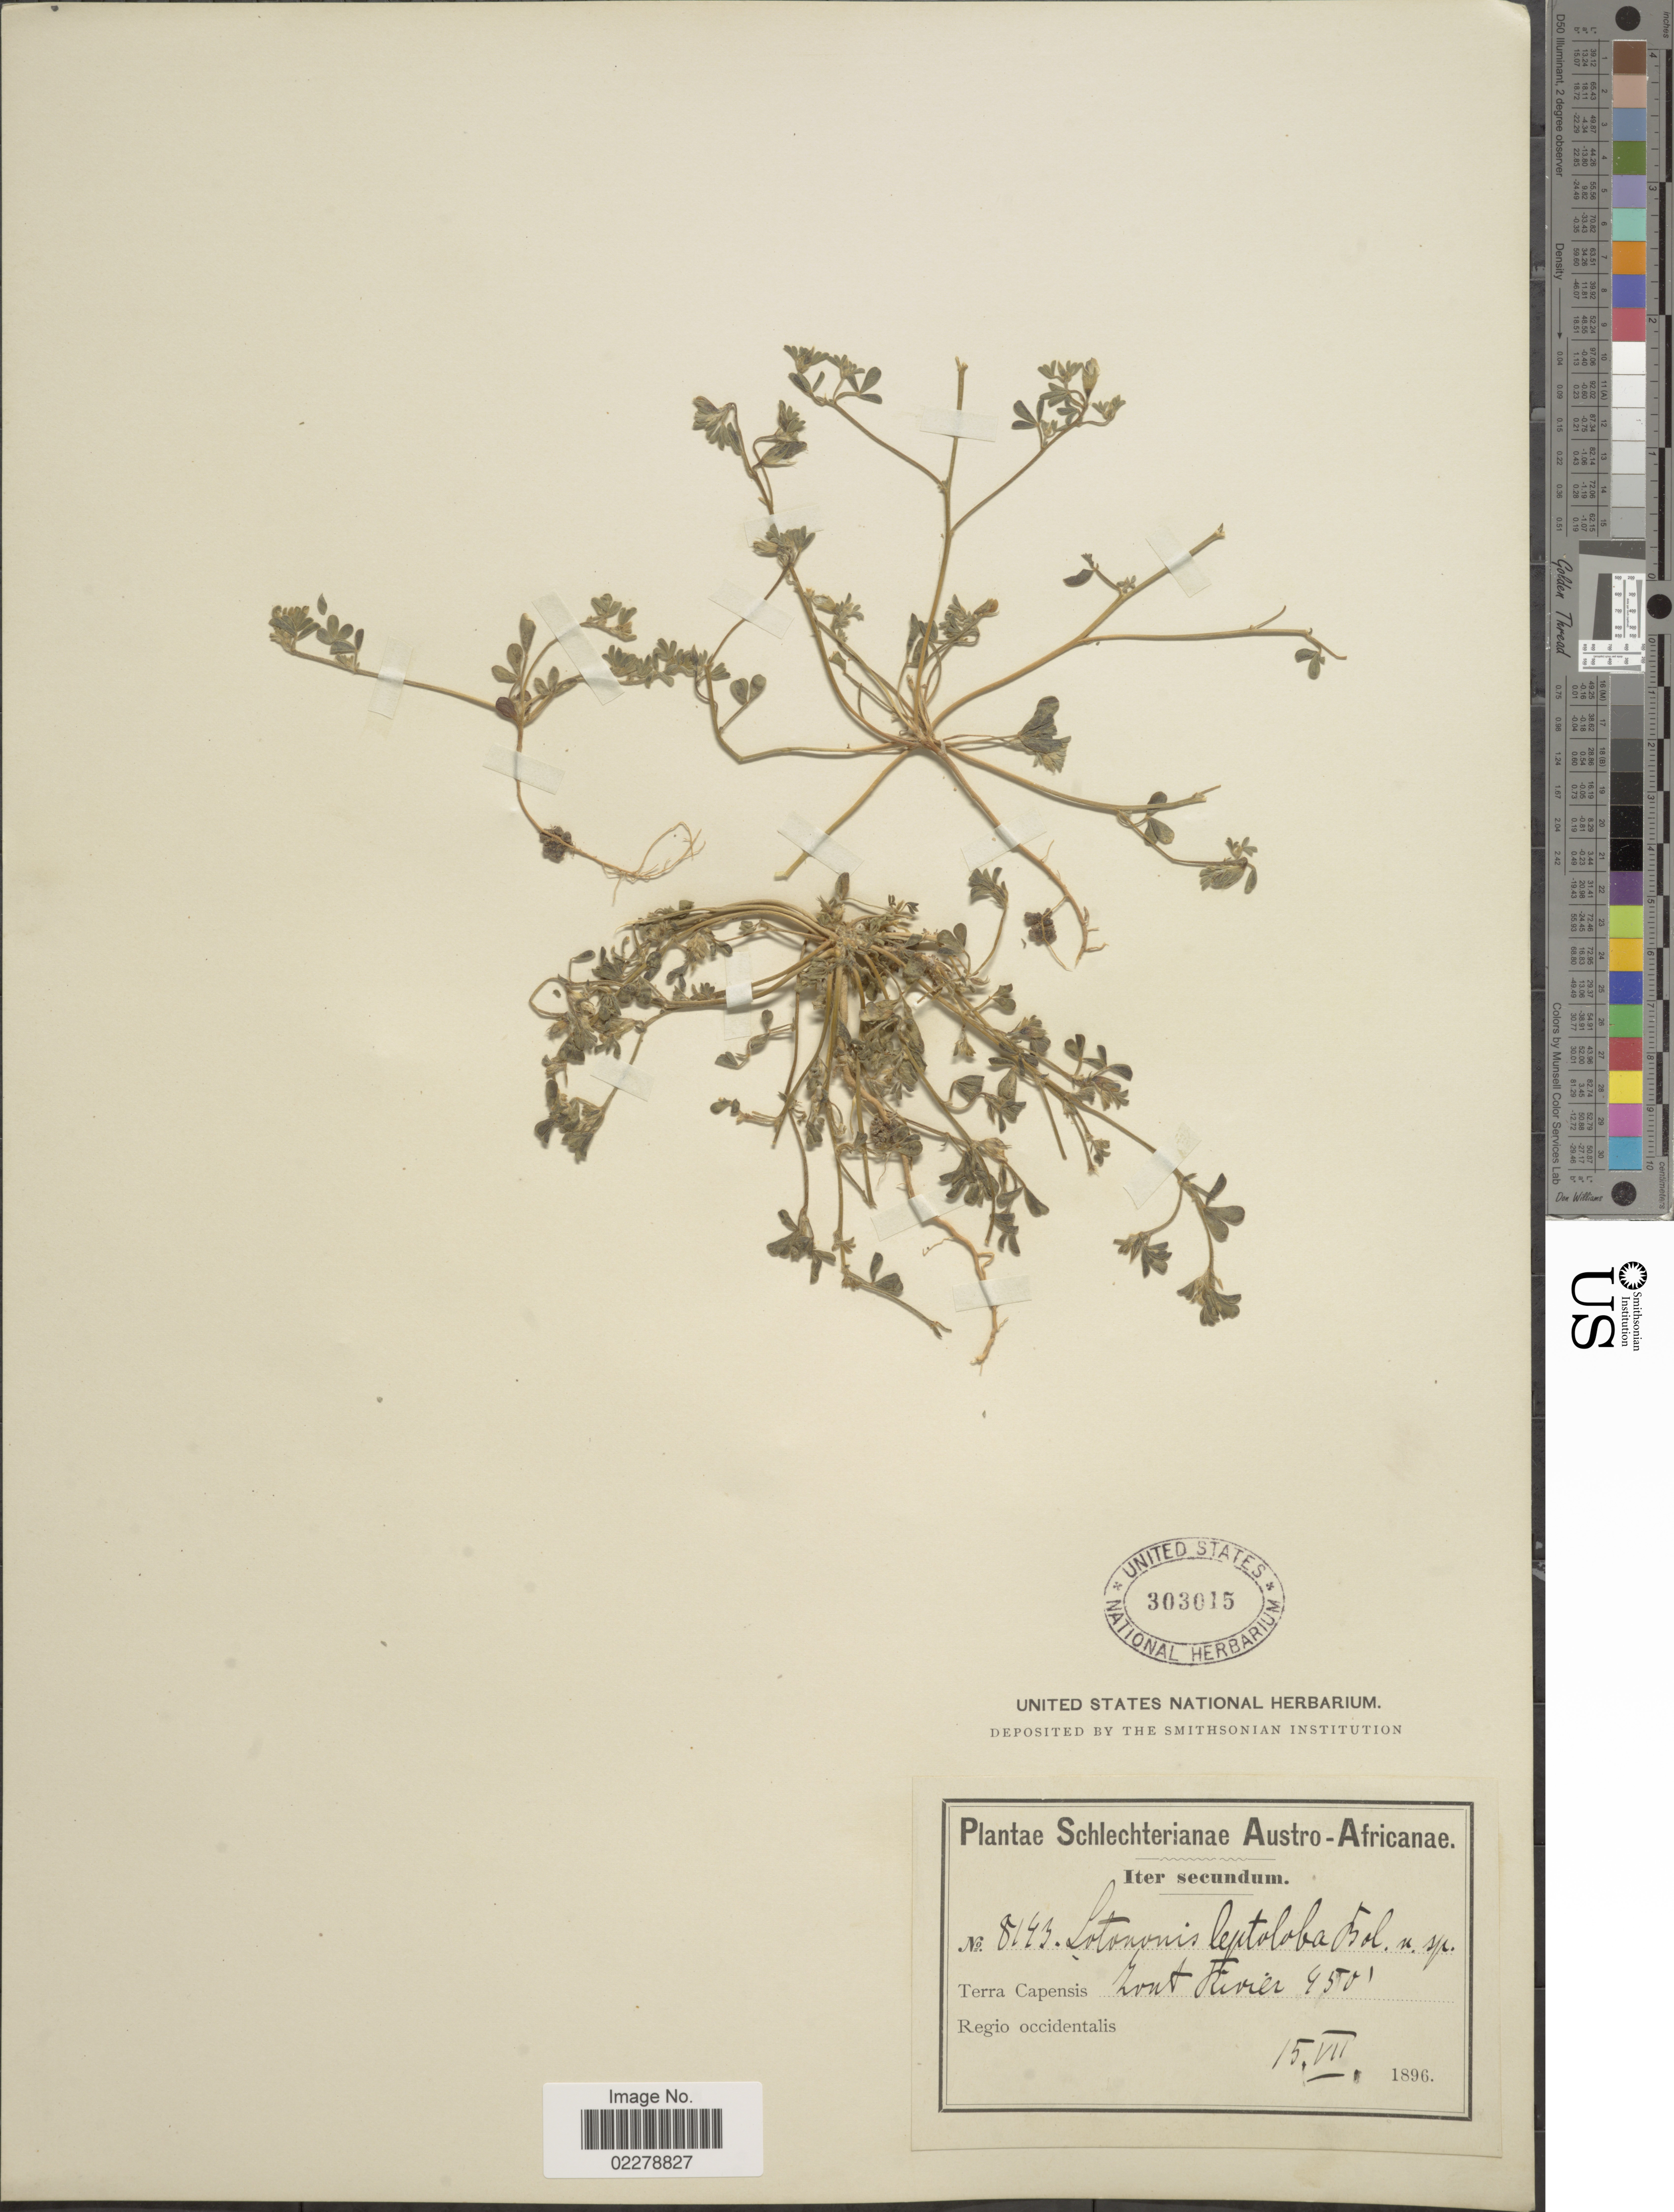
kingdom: Plantae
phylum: Tracheophyta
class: Magnoliopsida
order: Fabales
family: Fabaceae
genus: Lotononis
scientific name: Lotononis leptoloba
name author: Bolus in Schltr.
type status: Isosyntype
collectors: Schlechter, --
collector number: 8143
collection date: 1896-07-15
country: South Africa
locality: Austro-Africanae. Terra Capensis. Zout River. Regio occidentalis.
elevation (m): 137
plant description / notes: Possible syntype of Lotononis leptoloba Bolus; filed in the main herbarium, to be retrieved and evaluated for Type Register. As noted in Tropicos, "LT [Schlechter 8143] chosen by B-E. van Wyk in Contr. Bolus Herb. 14: 206 (1991). Schlechter 8131 and 8143 are mixed collections of two different species. Many of the Schlechter 8131 specimens are L. lenticula acording to van Wyk and must be excluded."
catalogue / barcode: US 303015